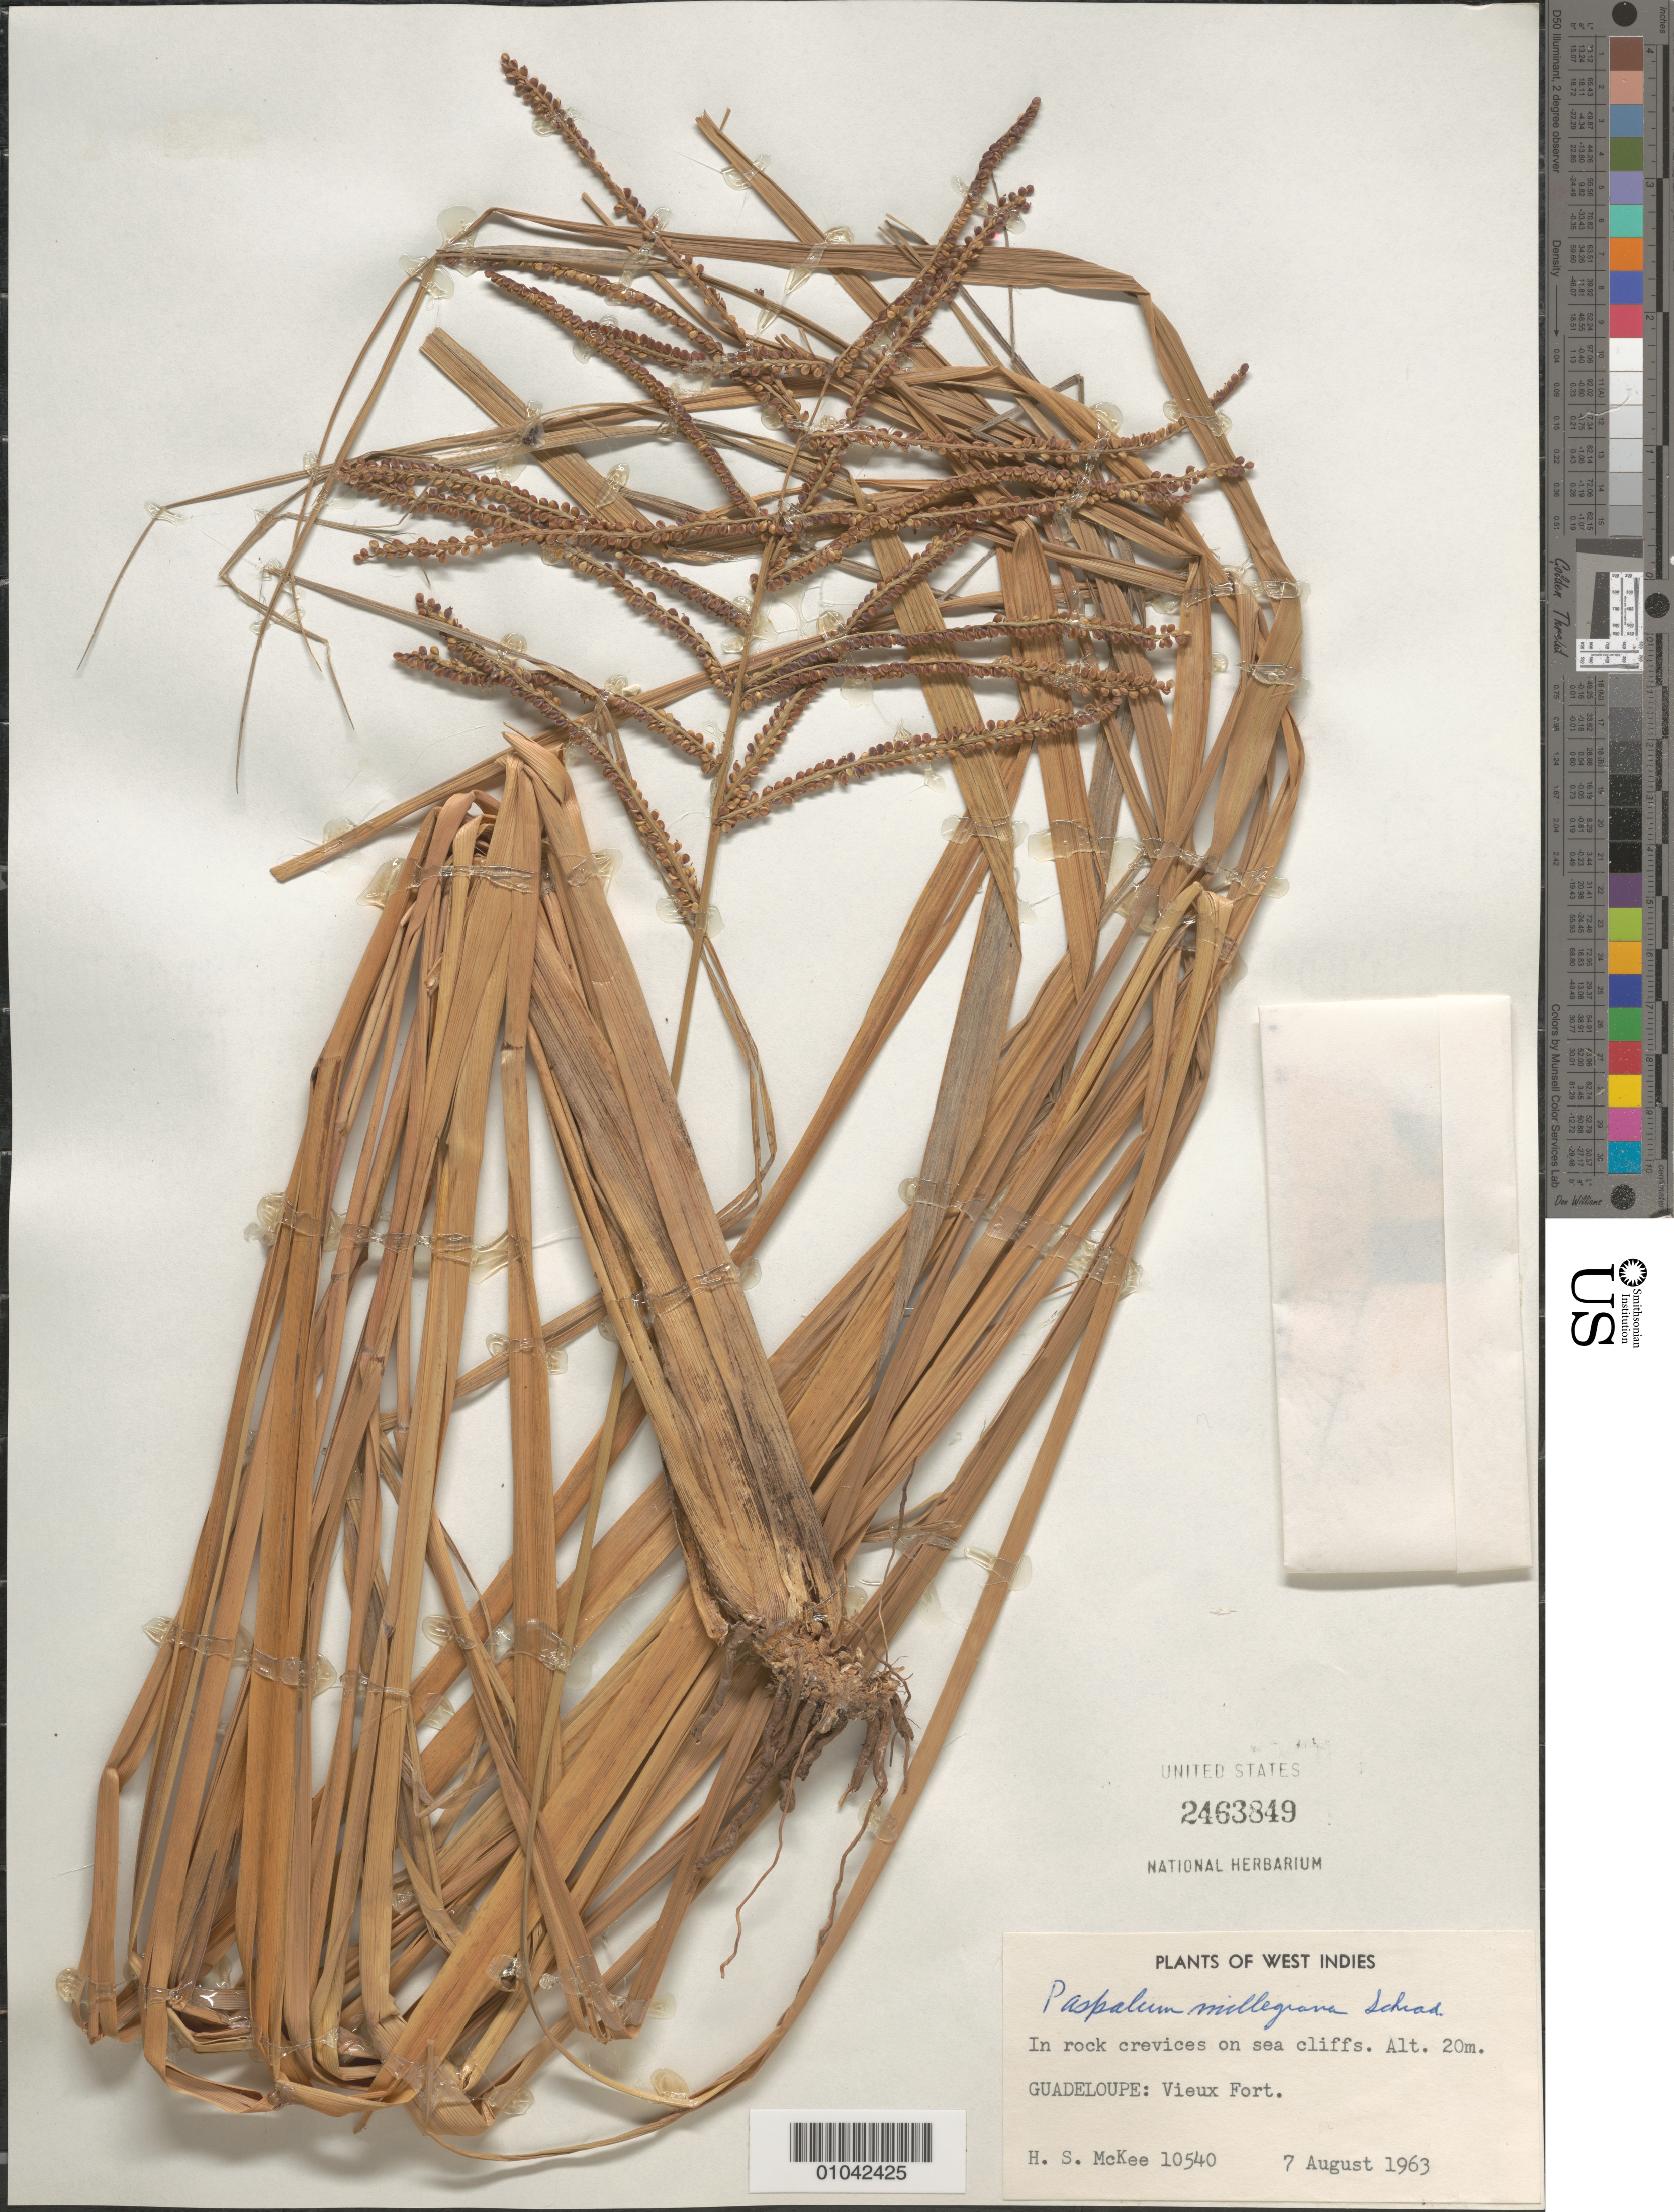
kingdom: Plantae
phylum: Tracheophyta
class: Liliopsida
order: Poales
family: Poaceae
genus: Paspalum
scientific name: Paspalum millegrana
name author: Schrad.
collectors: H. S. McKee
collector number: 10540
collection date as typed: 07 Aug 1963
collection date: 1963-08-07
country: Guadeloupe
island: Basse Terre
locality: Vieux Fort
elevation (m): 20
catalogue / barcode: US 2463849